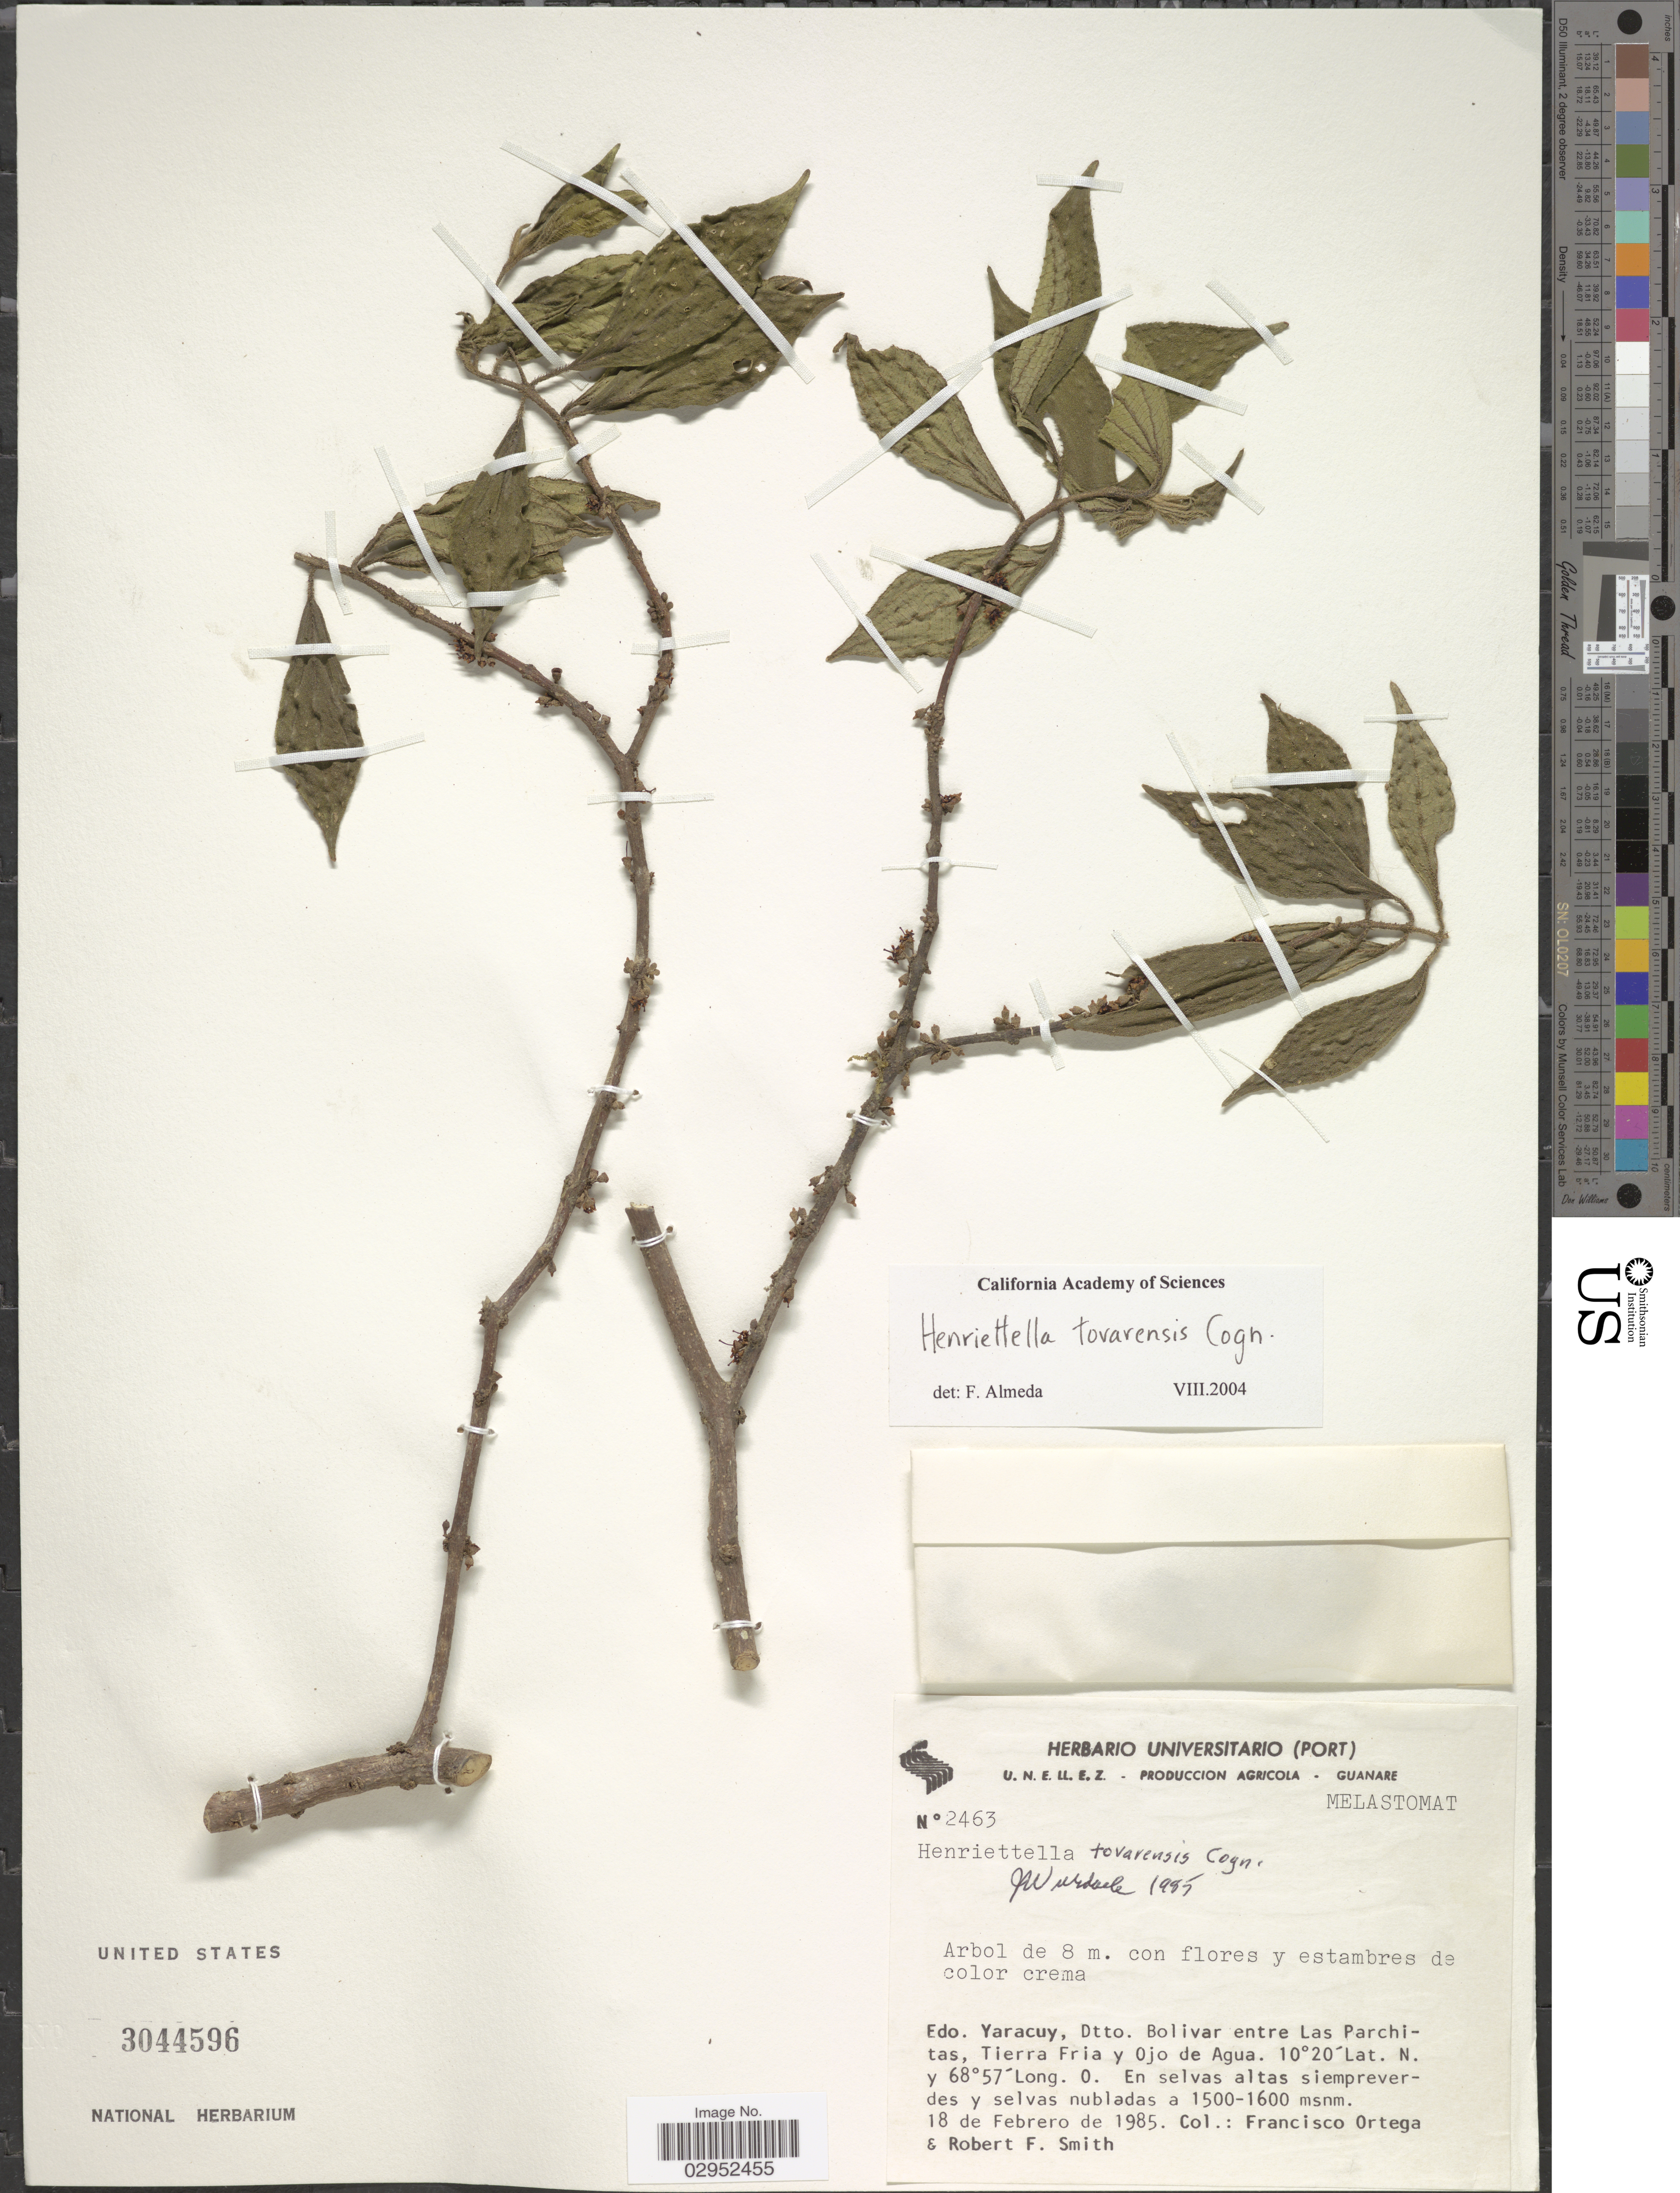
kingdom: Plantae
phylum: Tracheophyta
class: Magnoliopsida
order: Myrtales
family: Melastomataceae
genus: Henriettea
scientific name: Henriettea tovarensis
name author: (Cogn.) Penneys et al.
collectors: F. J. Ortega & R. F. Smith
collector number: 2463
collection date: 1985-02-18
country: Venezuela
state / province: Yaracuy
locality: Dtto. Bolivar entre Las Parchitas, Tierra Fria y Ojo de Agua.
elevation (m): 1500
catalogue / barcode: US 3044596